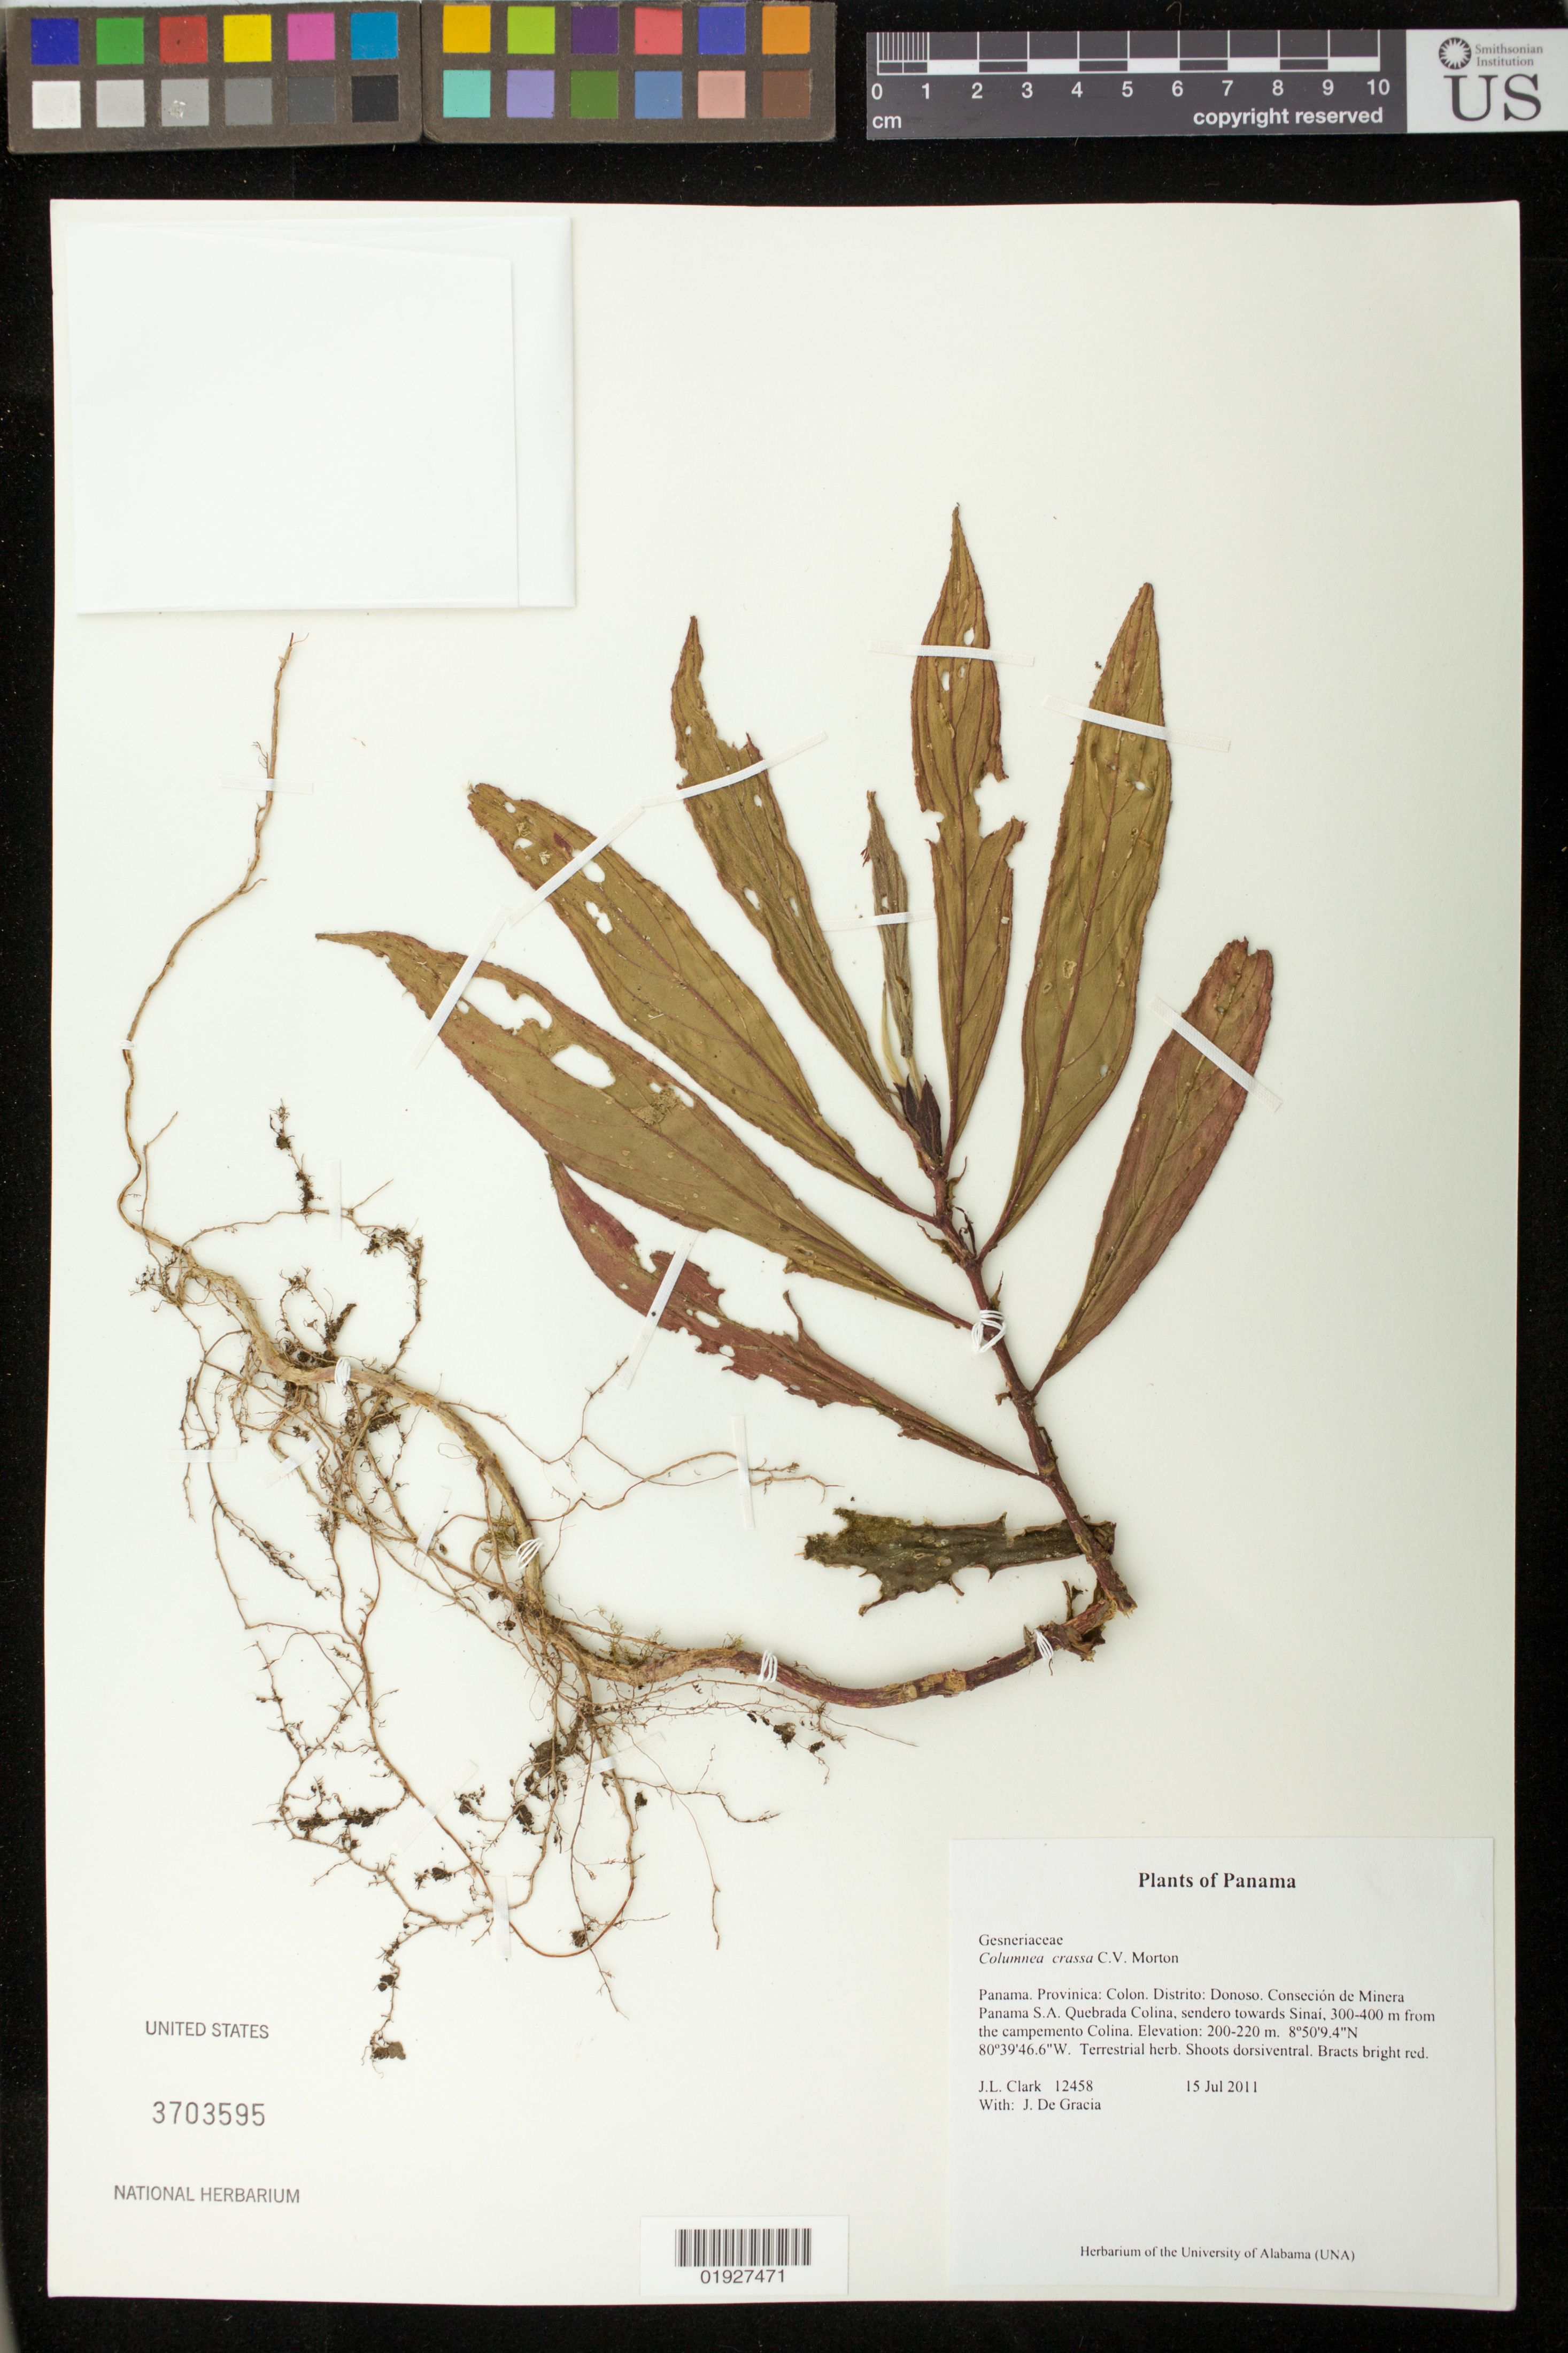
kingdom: Plantae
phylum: Tracheophyta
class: Magnoliopsida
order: Lamiales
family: Gesneriaceae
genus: Columnea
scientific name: Columnea crassa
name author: C.V. Morton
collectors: J. L. Clark & J. De Gracia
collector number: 12458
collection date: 2011-07-15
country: Panama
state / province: Colón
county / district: Donoso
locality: Conseción de Minera Panama S.A. Quebrada Colina, sendero towards Sinai, 300-400 m from the campemento Colina.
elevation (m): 200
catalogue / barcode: US 3703595